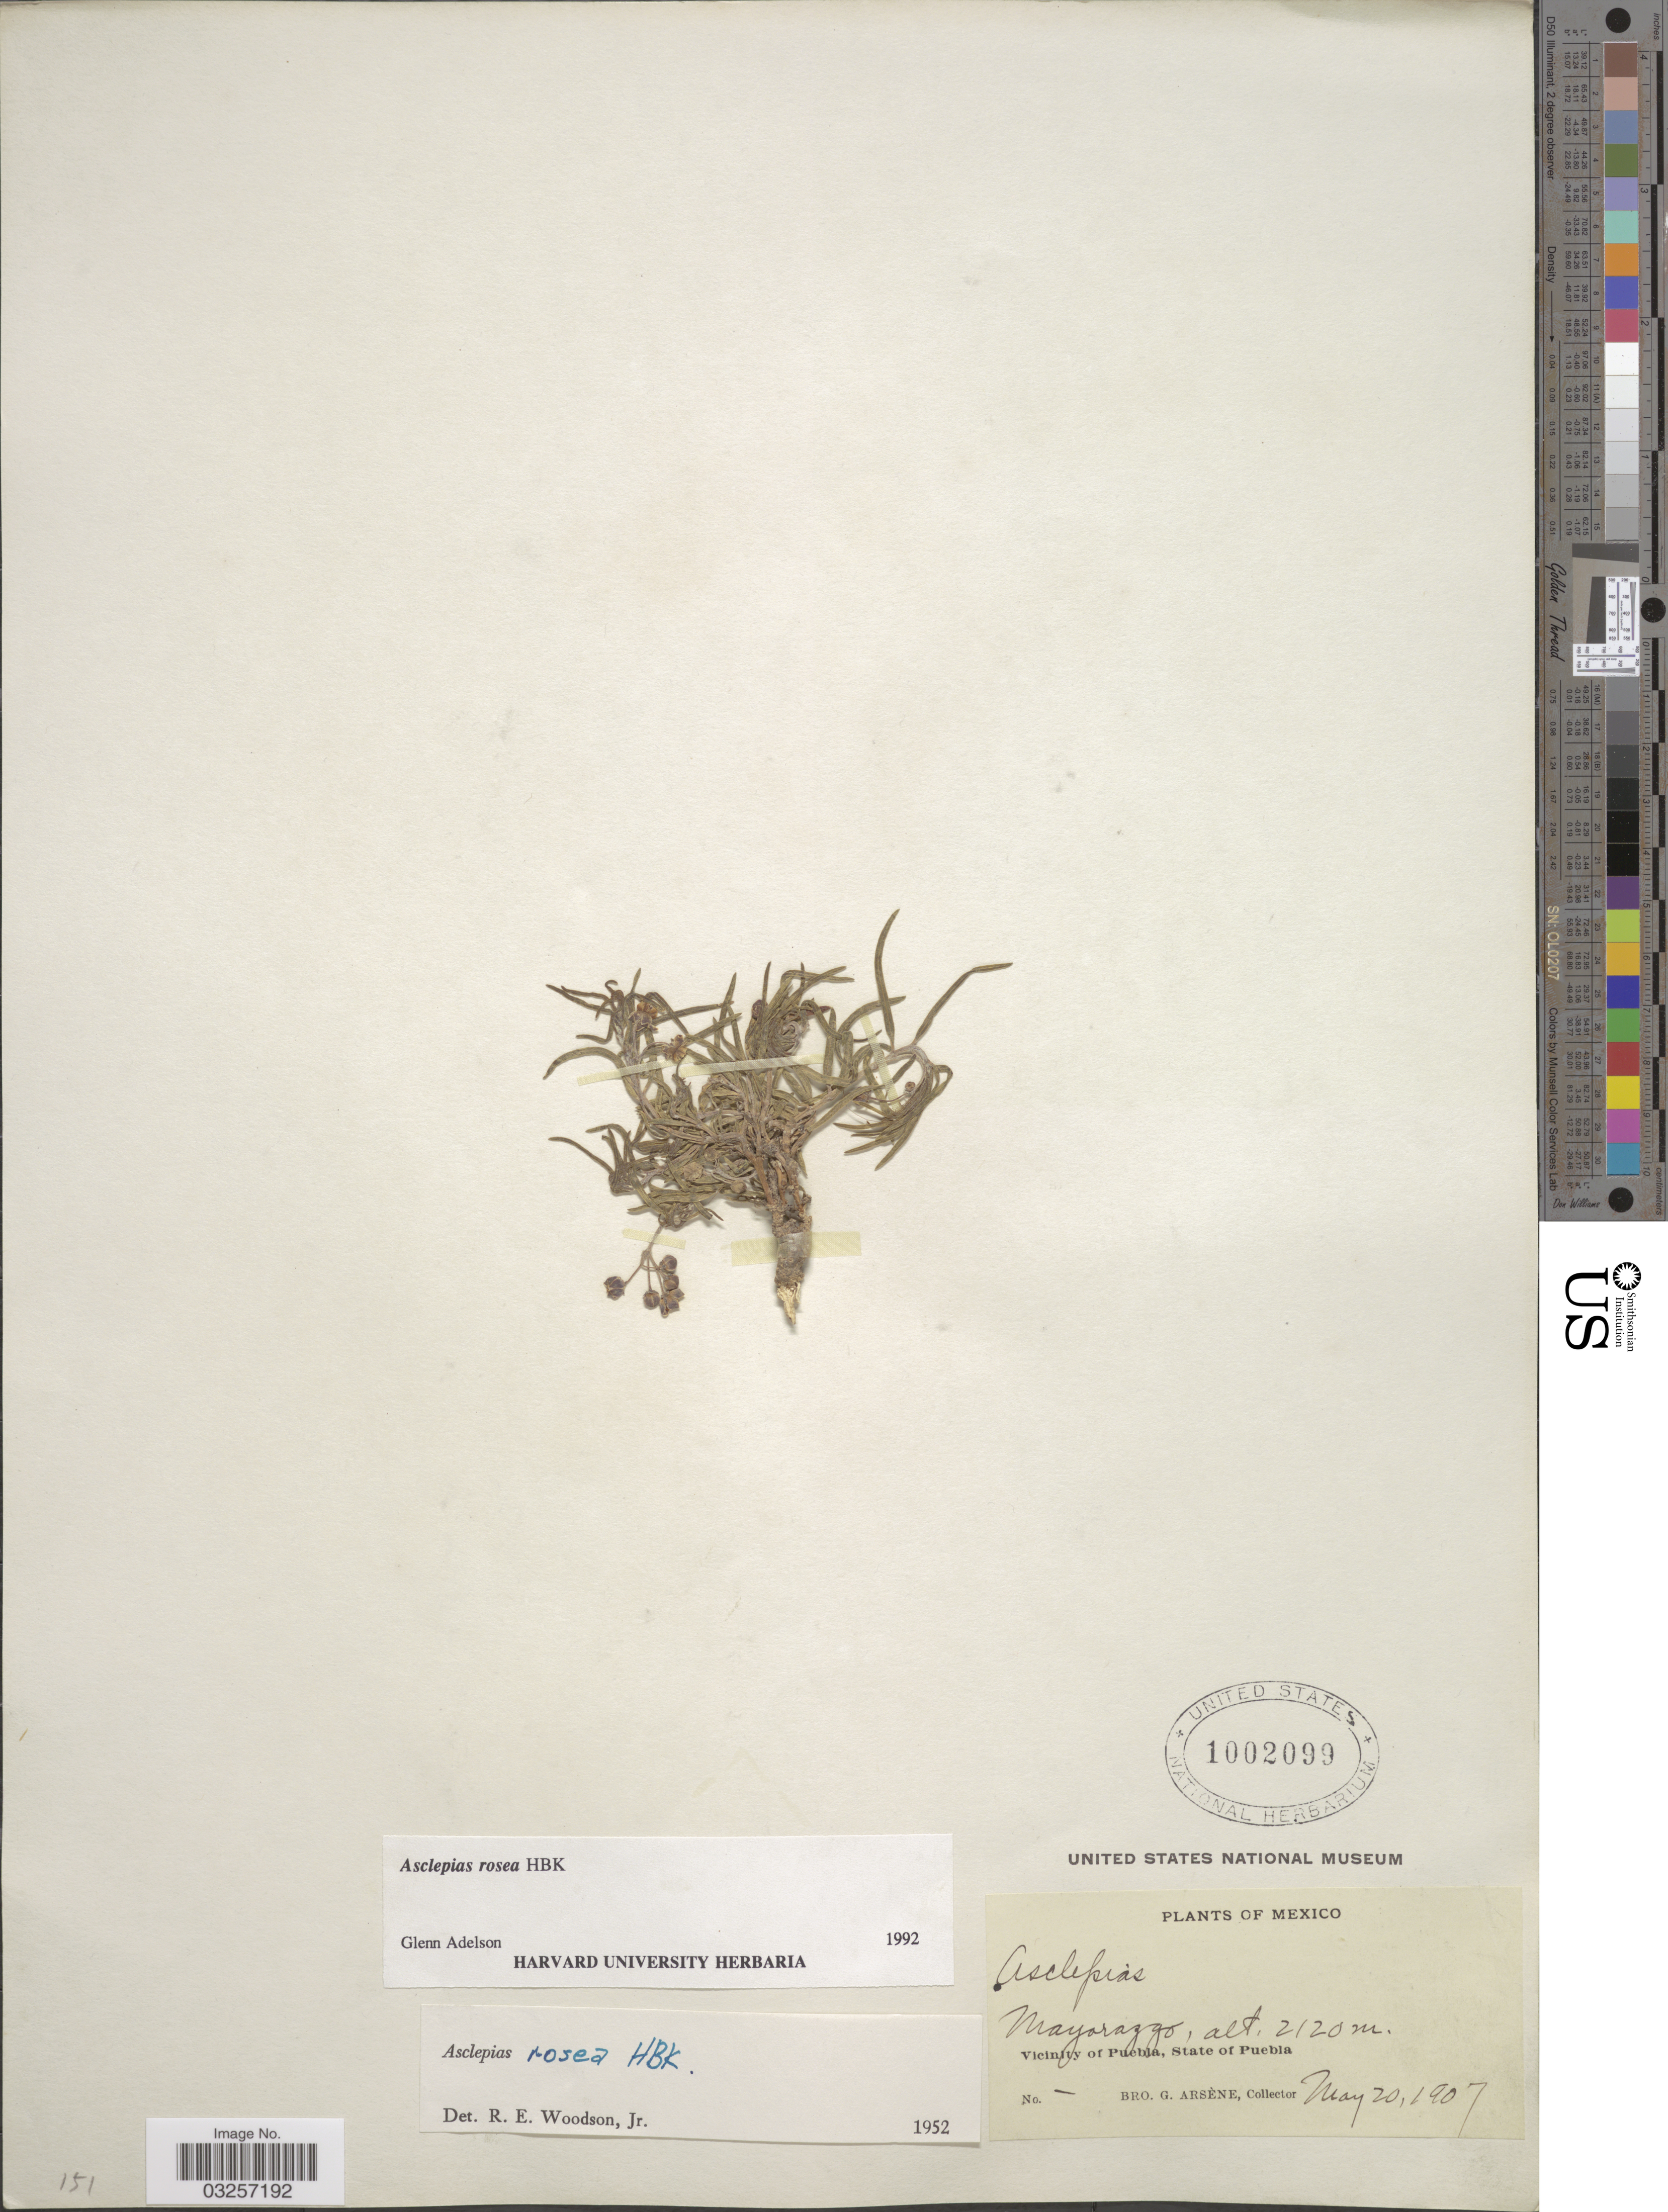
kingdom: Plantae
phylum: Tracheophyta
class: Magnoliopsida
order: Gentianales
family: Apocynaceae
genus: Asclepias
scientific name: Asclepias rosea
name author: Kunth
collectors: Bro. G. Arsène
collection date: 1907-05-20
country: Mexico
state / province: Puebla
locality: Mayorazgo. Vicinity of Puebla.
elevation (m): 2120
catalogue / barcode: US 1002099